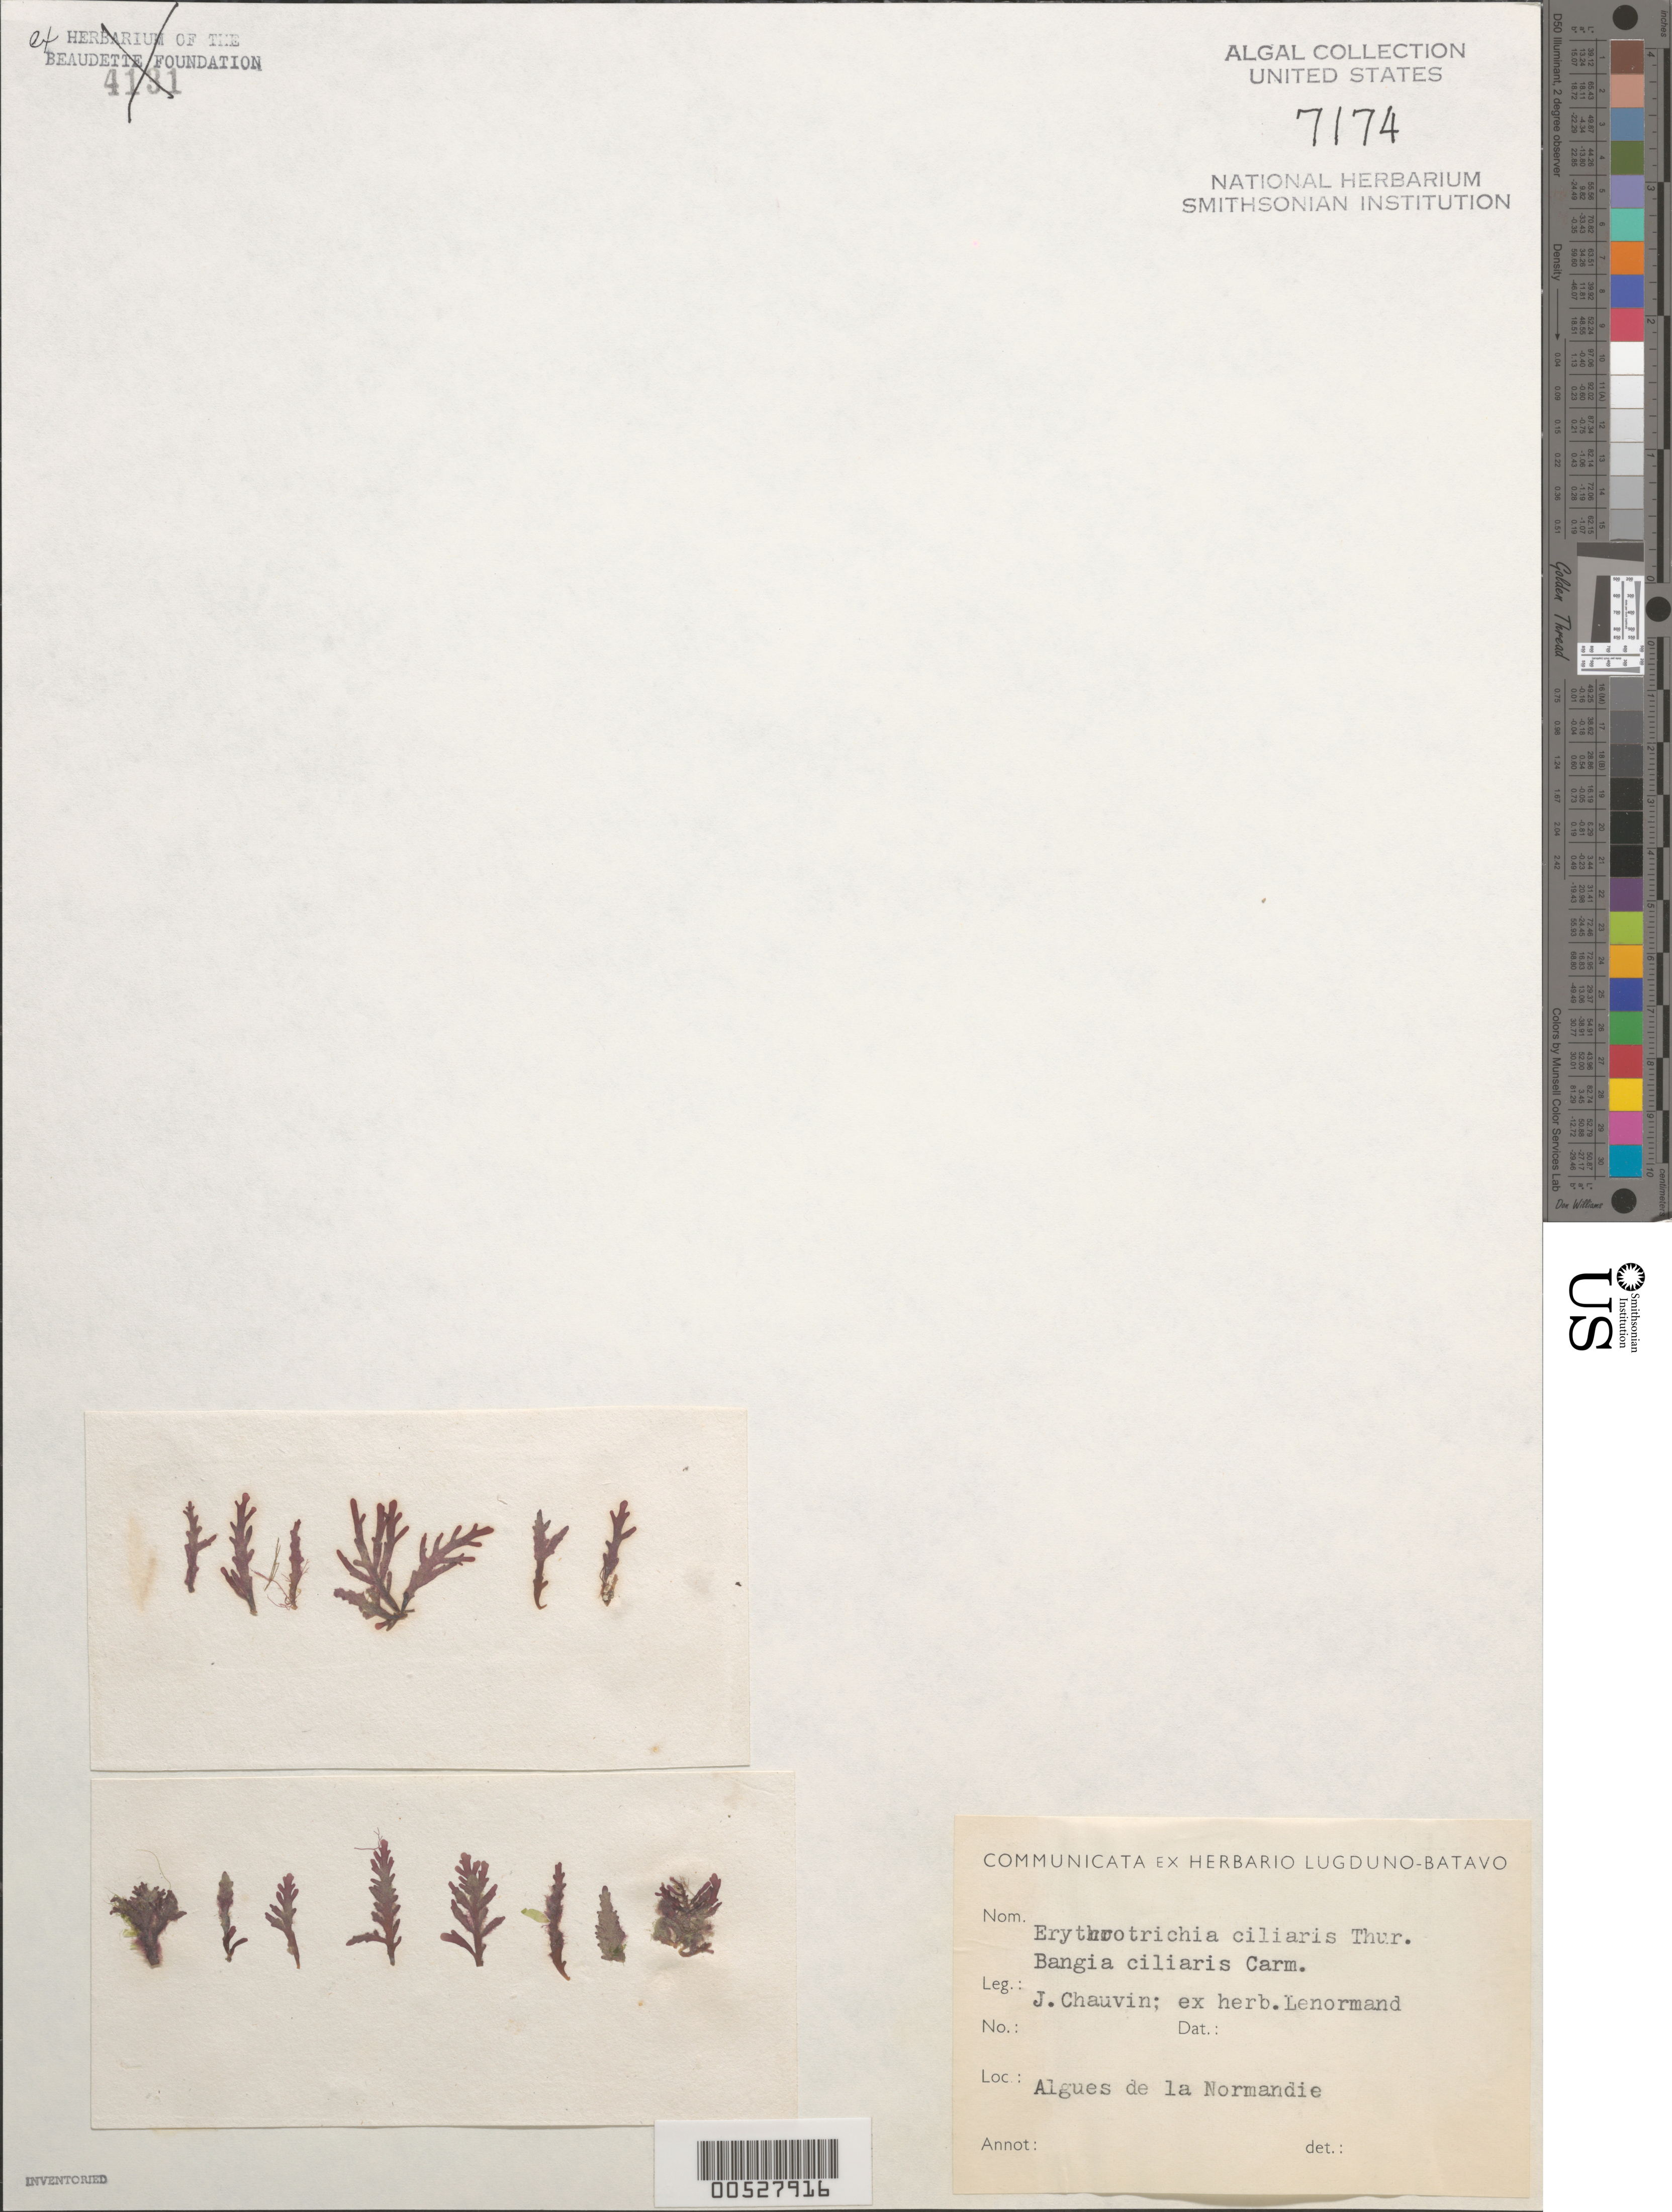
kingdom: Plantae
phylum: Rhodophyta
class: Compsopogonophyceae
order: Erythropeltidales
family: Erythrotrichiaceae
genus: Porphyrostromium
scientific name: Porphyrostromium ciliare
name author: (Carmichael) M.J. Wynne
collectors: J. Chauvin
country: France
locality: Normandy (La Normandie)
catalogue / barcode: US 7174